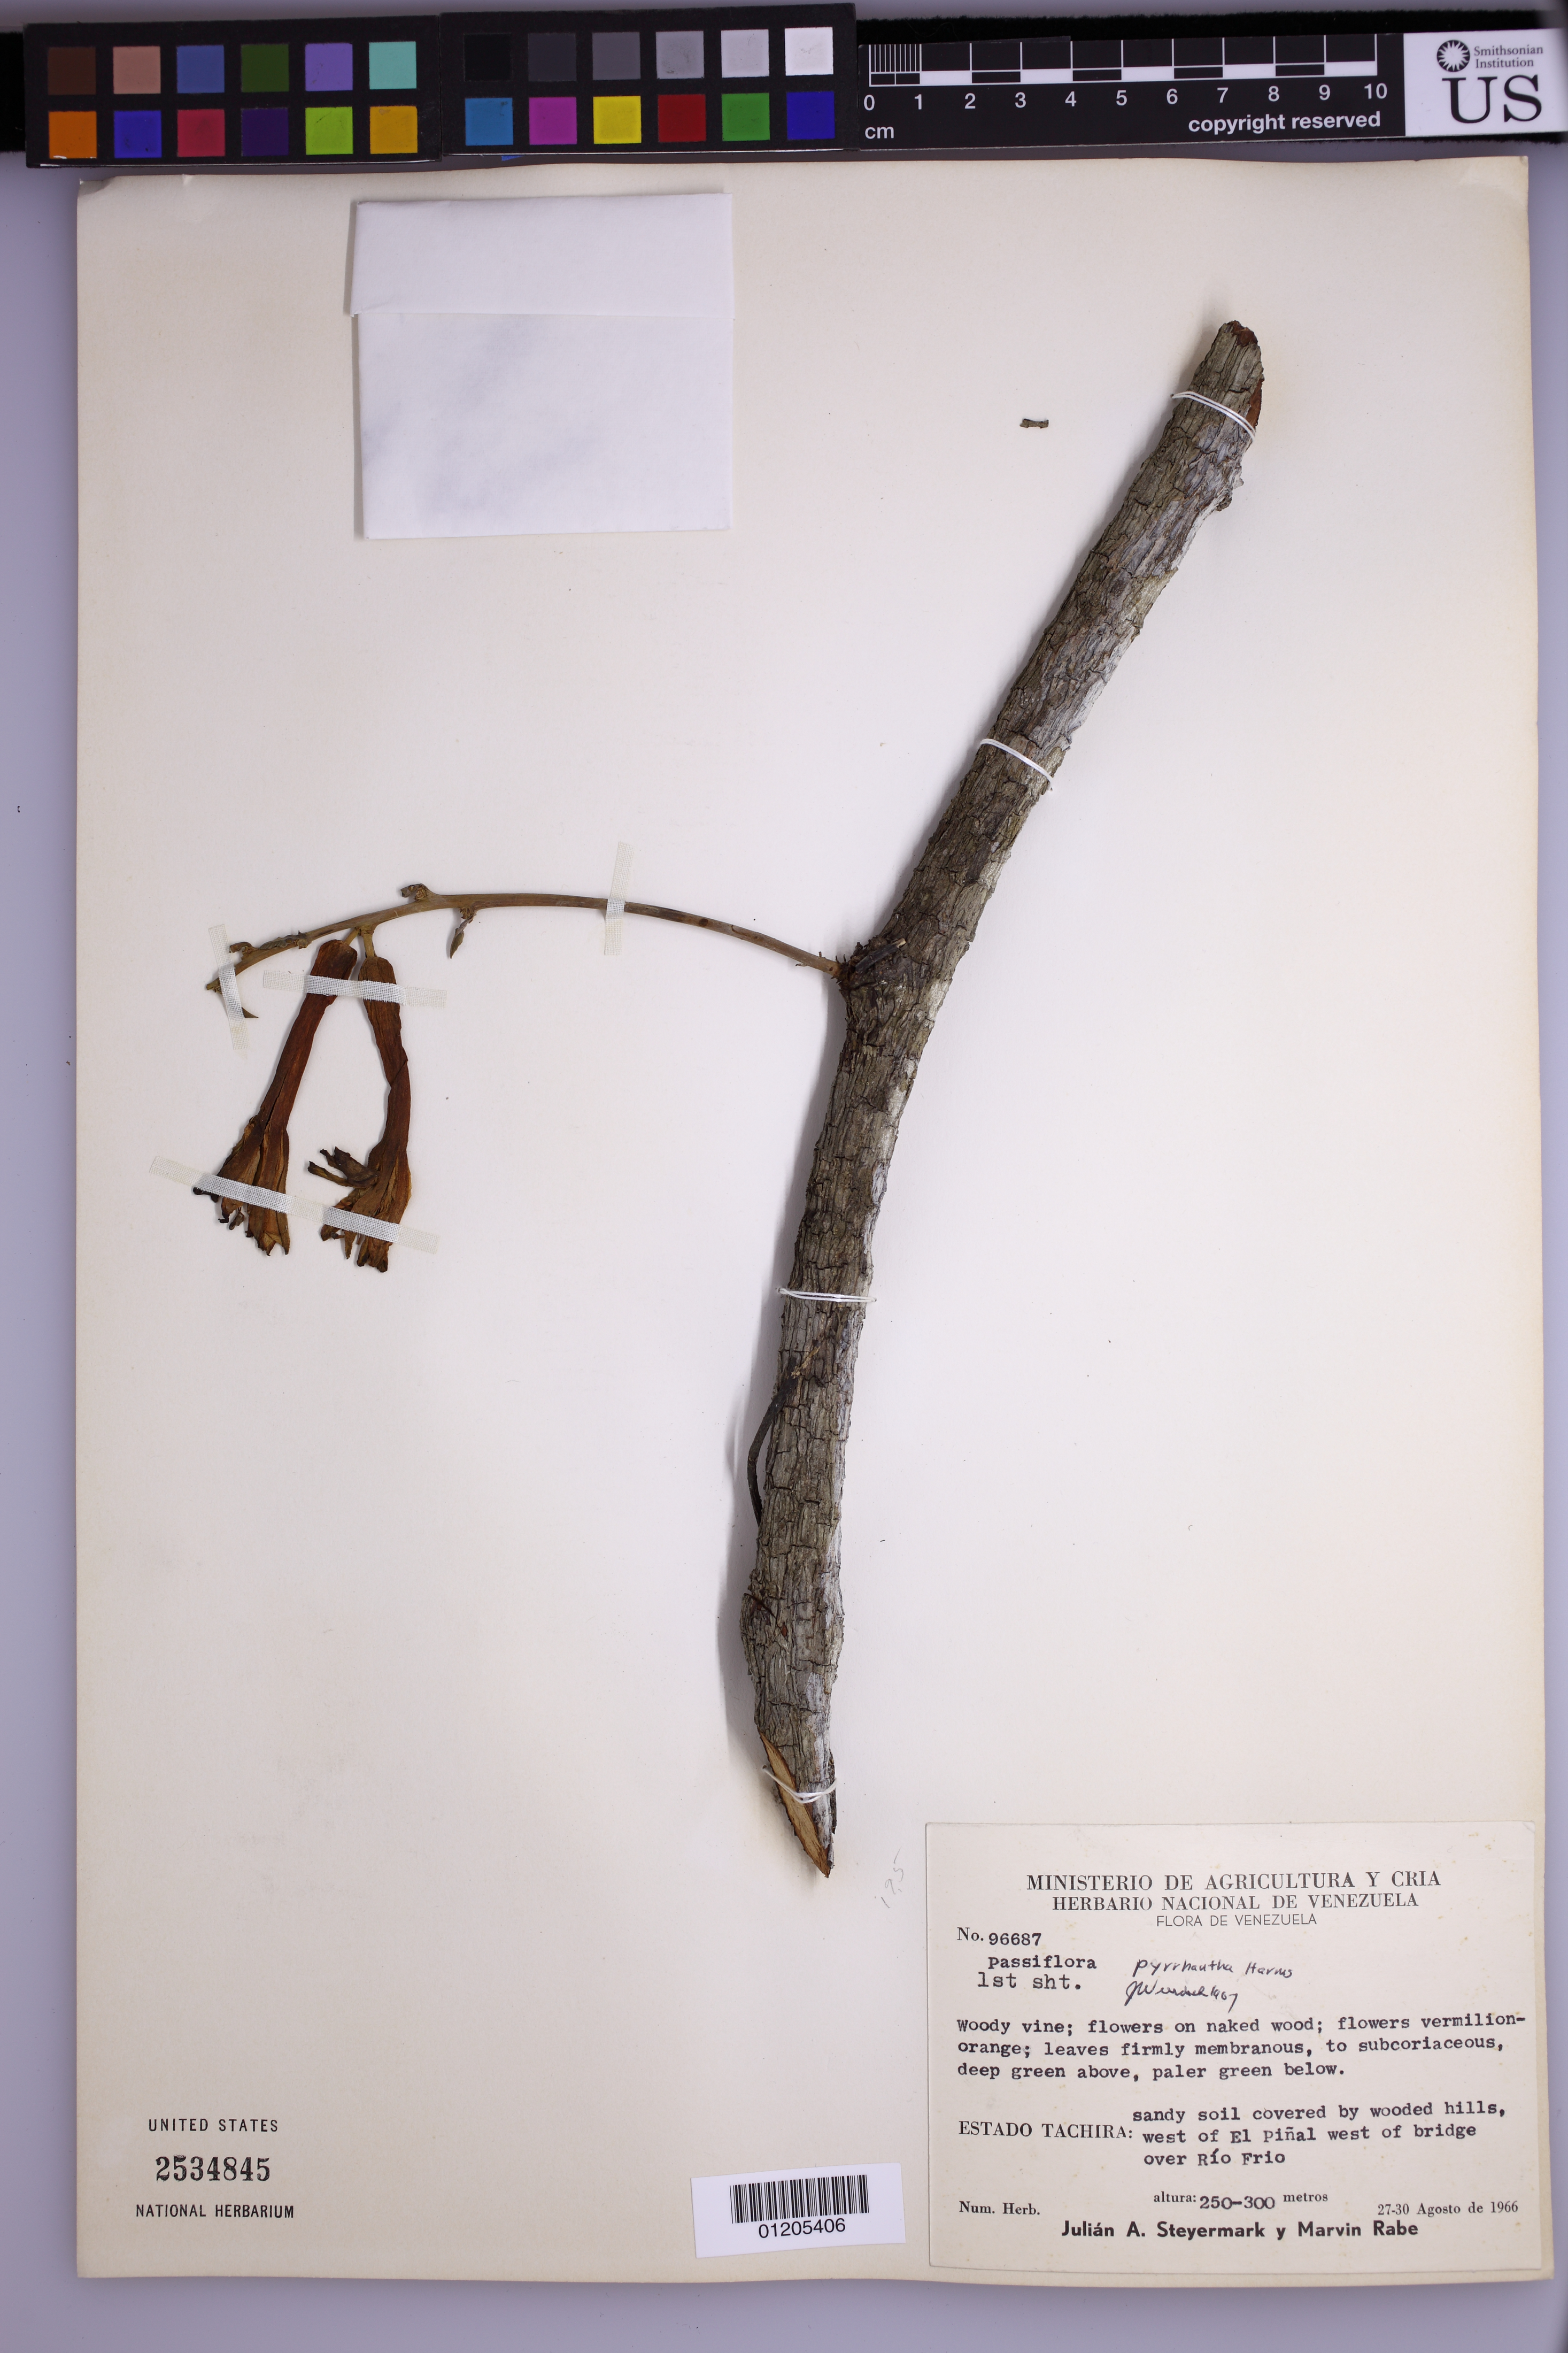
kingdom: Plantae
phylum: Tracheophyta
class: Magnoliopsida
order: Malpighiales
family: Passifloraceae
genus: Passiflora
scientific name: Passiflora pyrrhantha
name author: Harms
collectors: J. Steyermark & M. Rabe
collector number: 96687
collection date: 1966-08-27/1966-08-30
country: Venezuela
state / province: Tachira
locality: sandy soil covered by wooded hills, west of El Pinal west of bridge over Rio Frio.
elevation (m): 250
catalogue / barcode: US 2534845